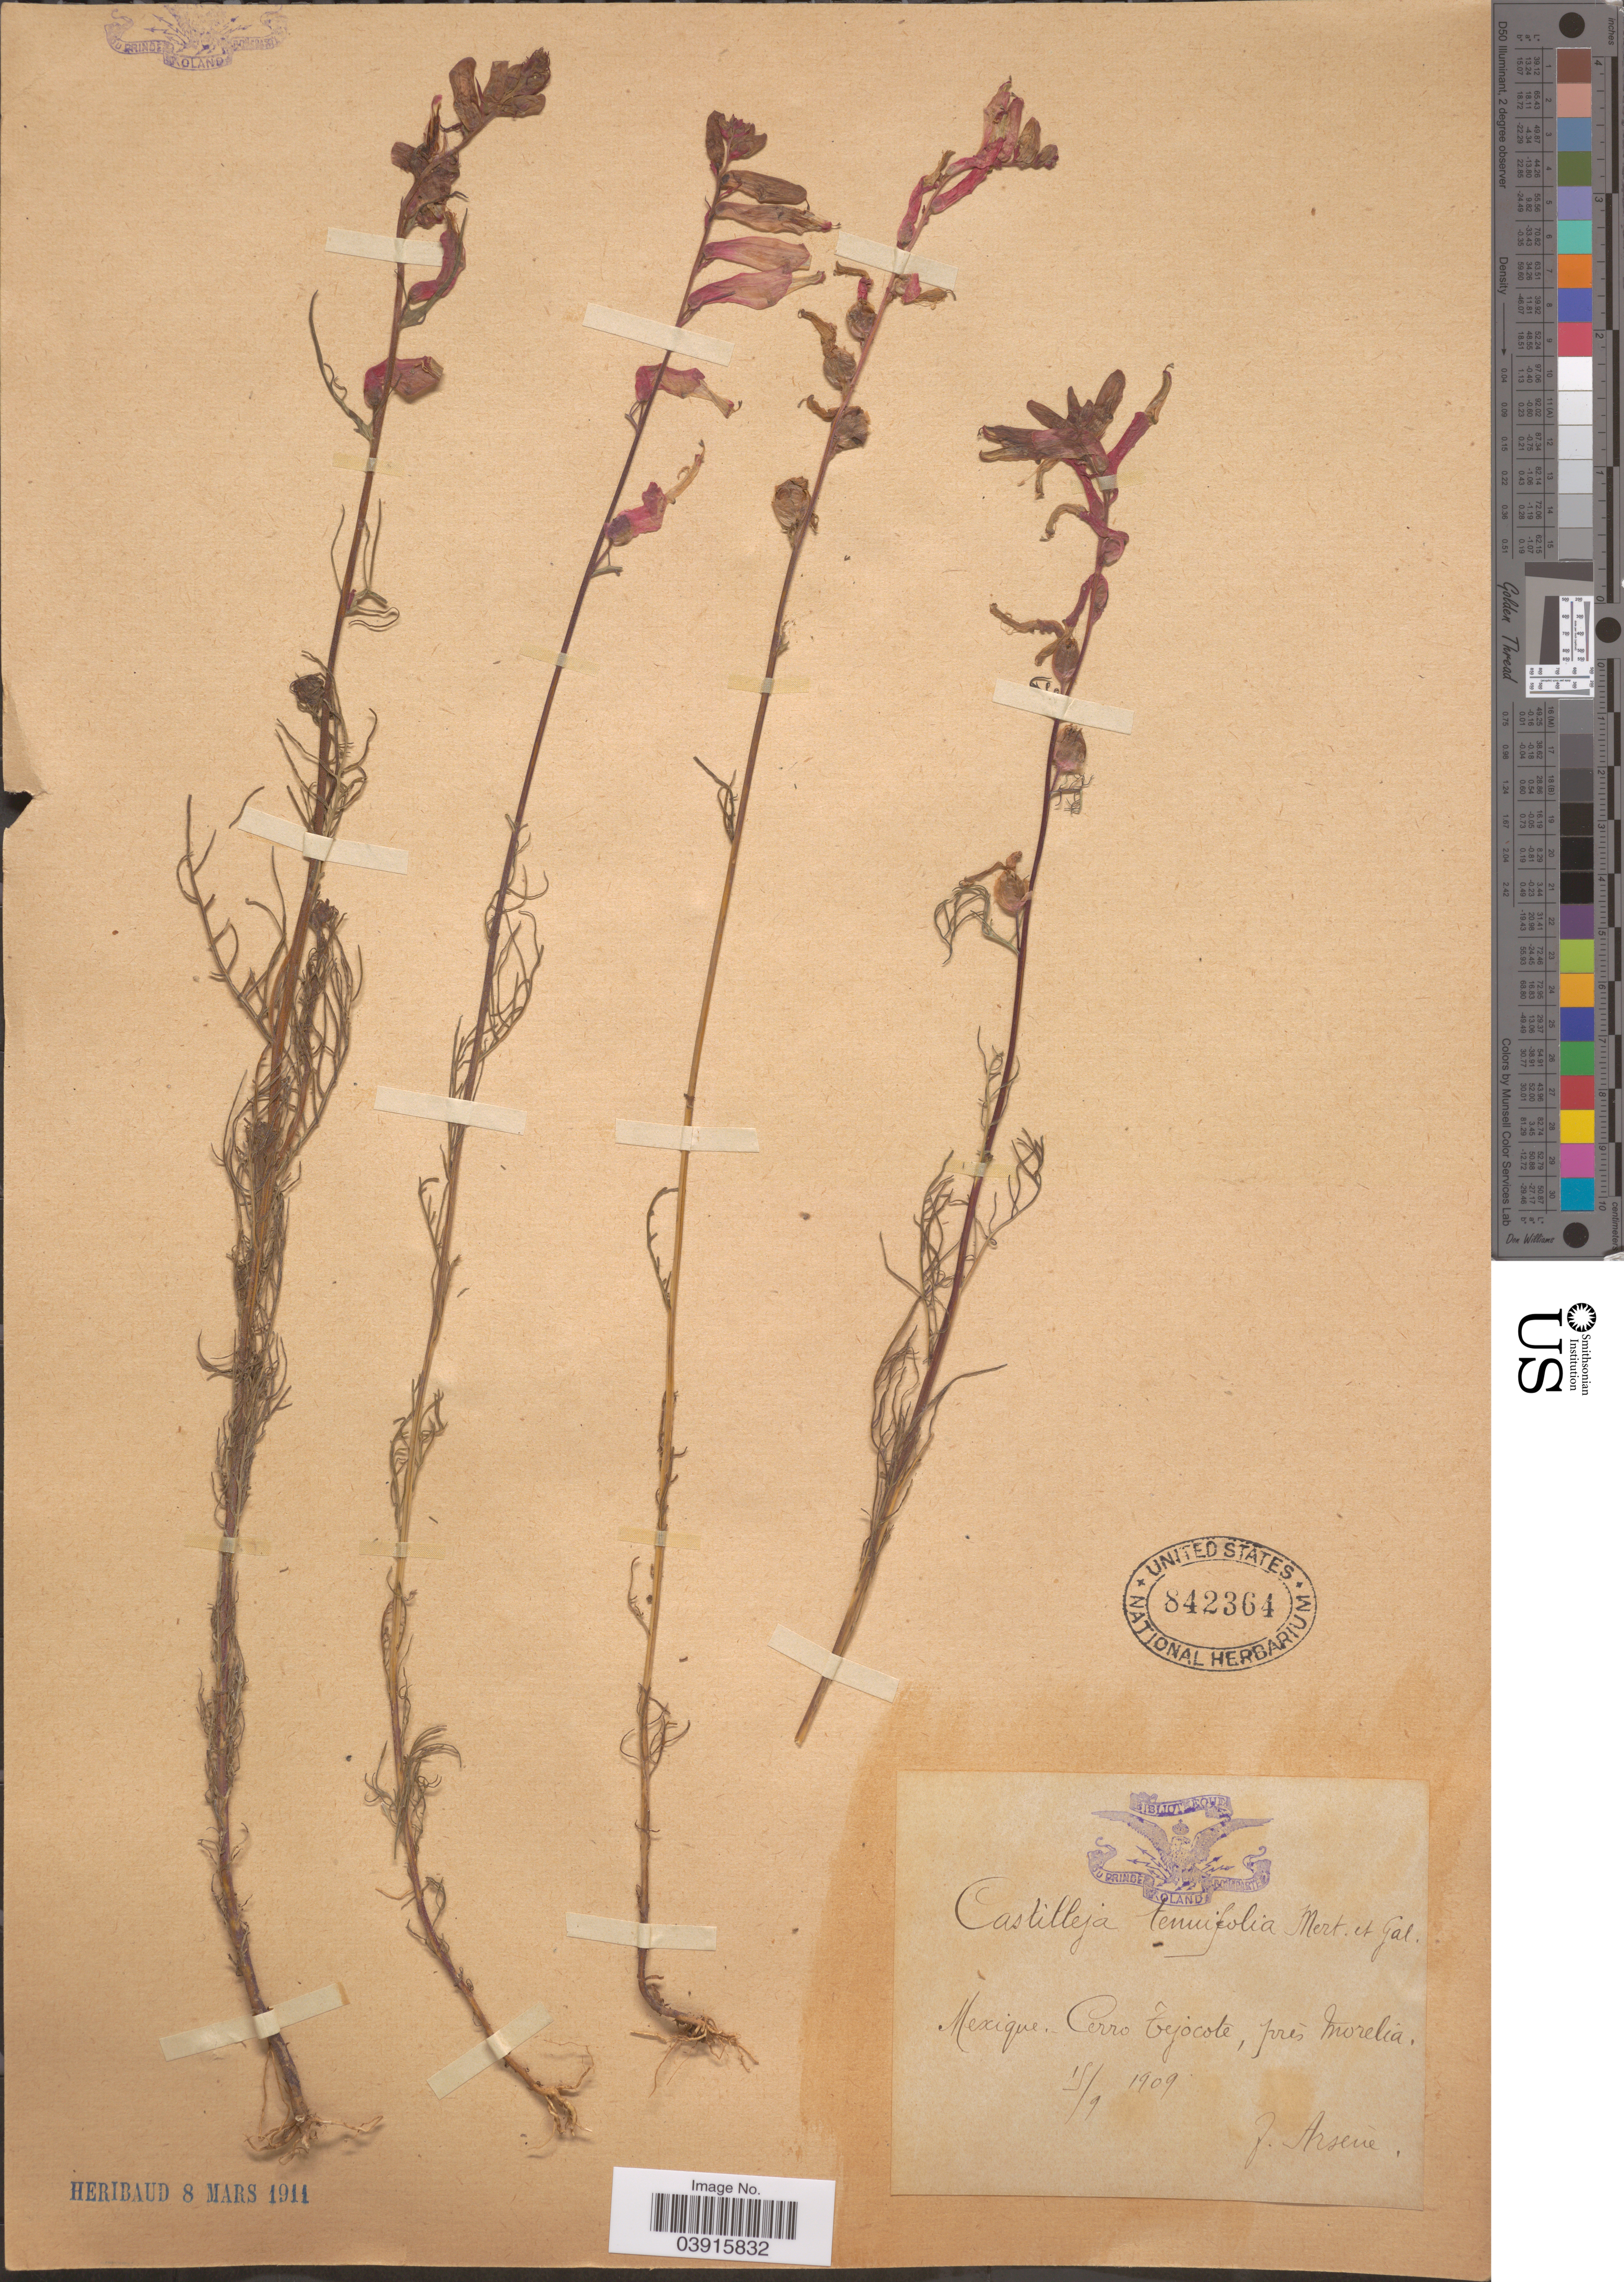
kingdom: Plantae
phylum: Tracheophyta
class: Magnoliopsida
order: Lamiales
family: Orobanchaceae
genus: Castilleja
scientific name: Castilleja tenuiflora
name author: Benth.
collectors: F. Arsène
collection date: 1909-09-15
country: Mexico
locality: Cerro Tejocote, prés Morelia.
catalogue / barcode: US 842364